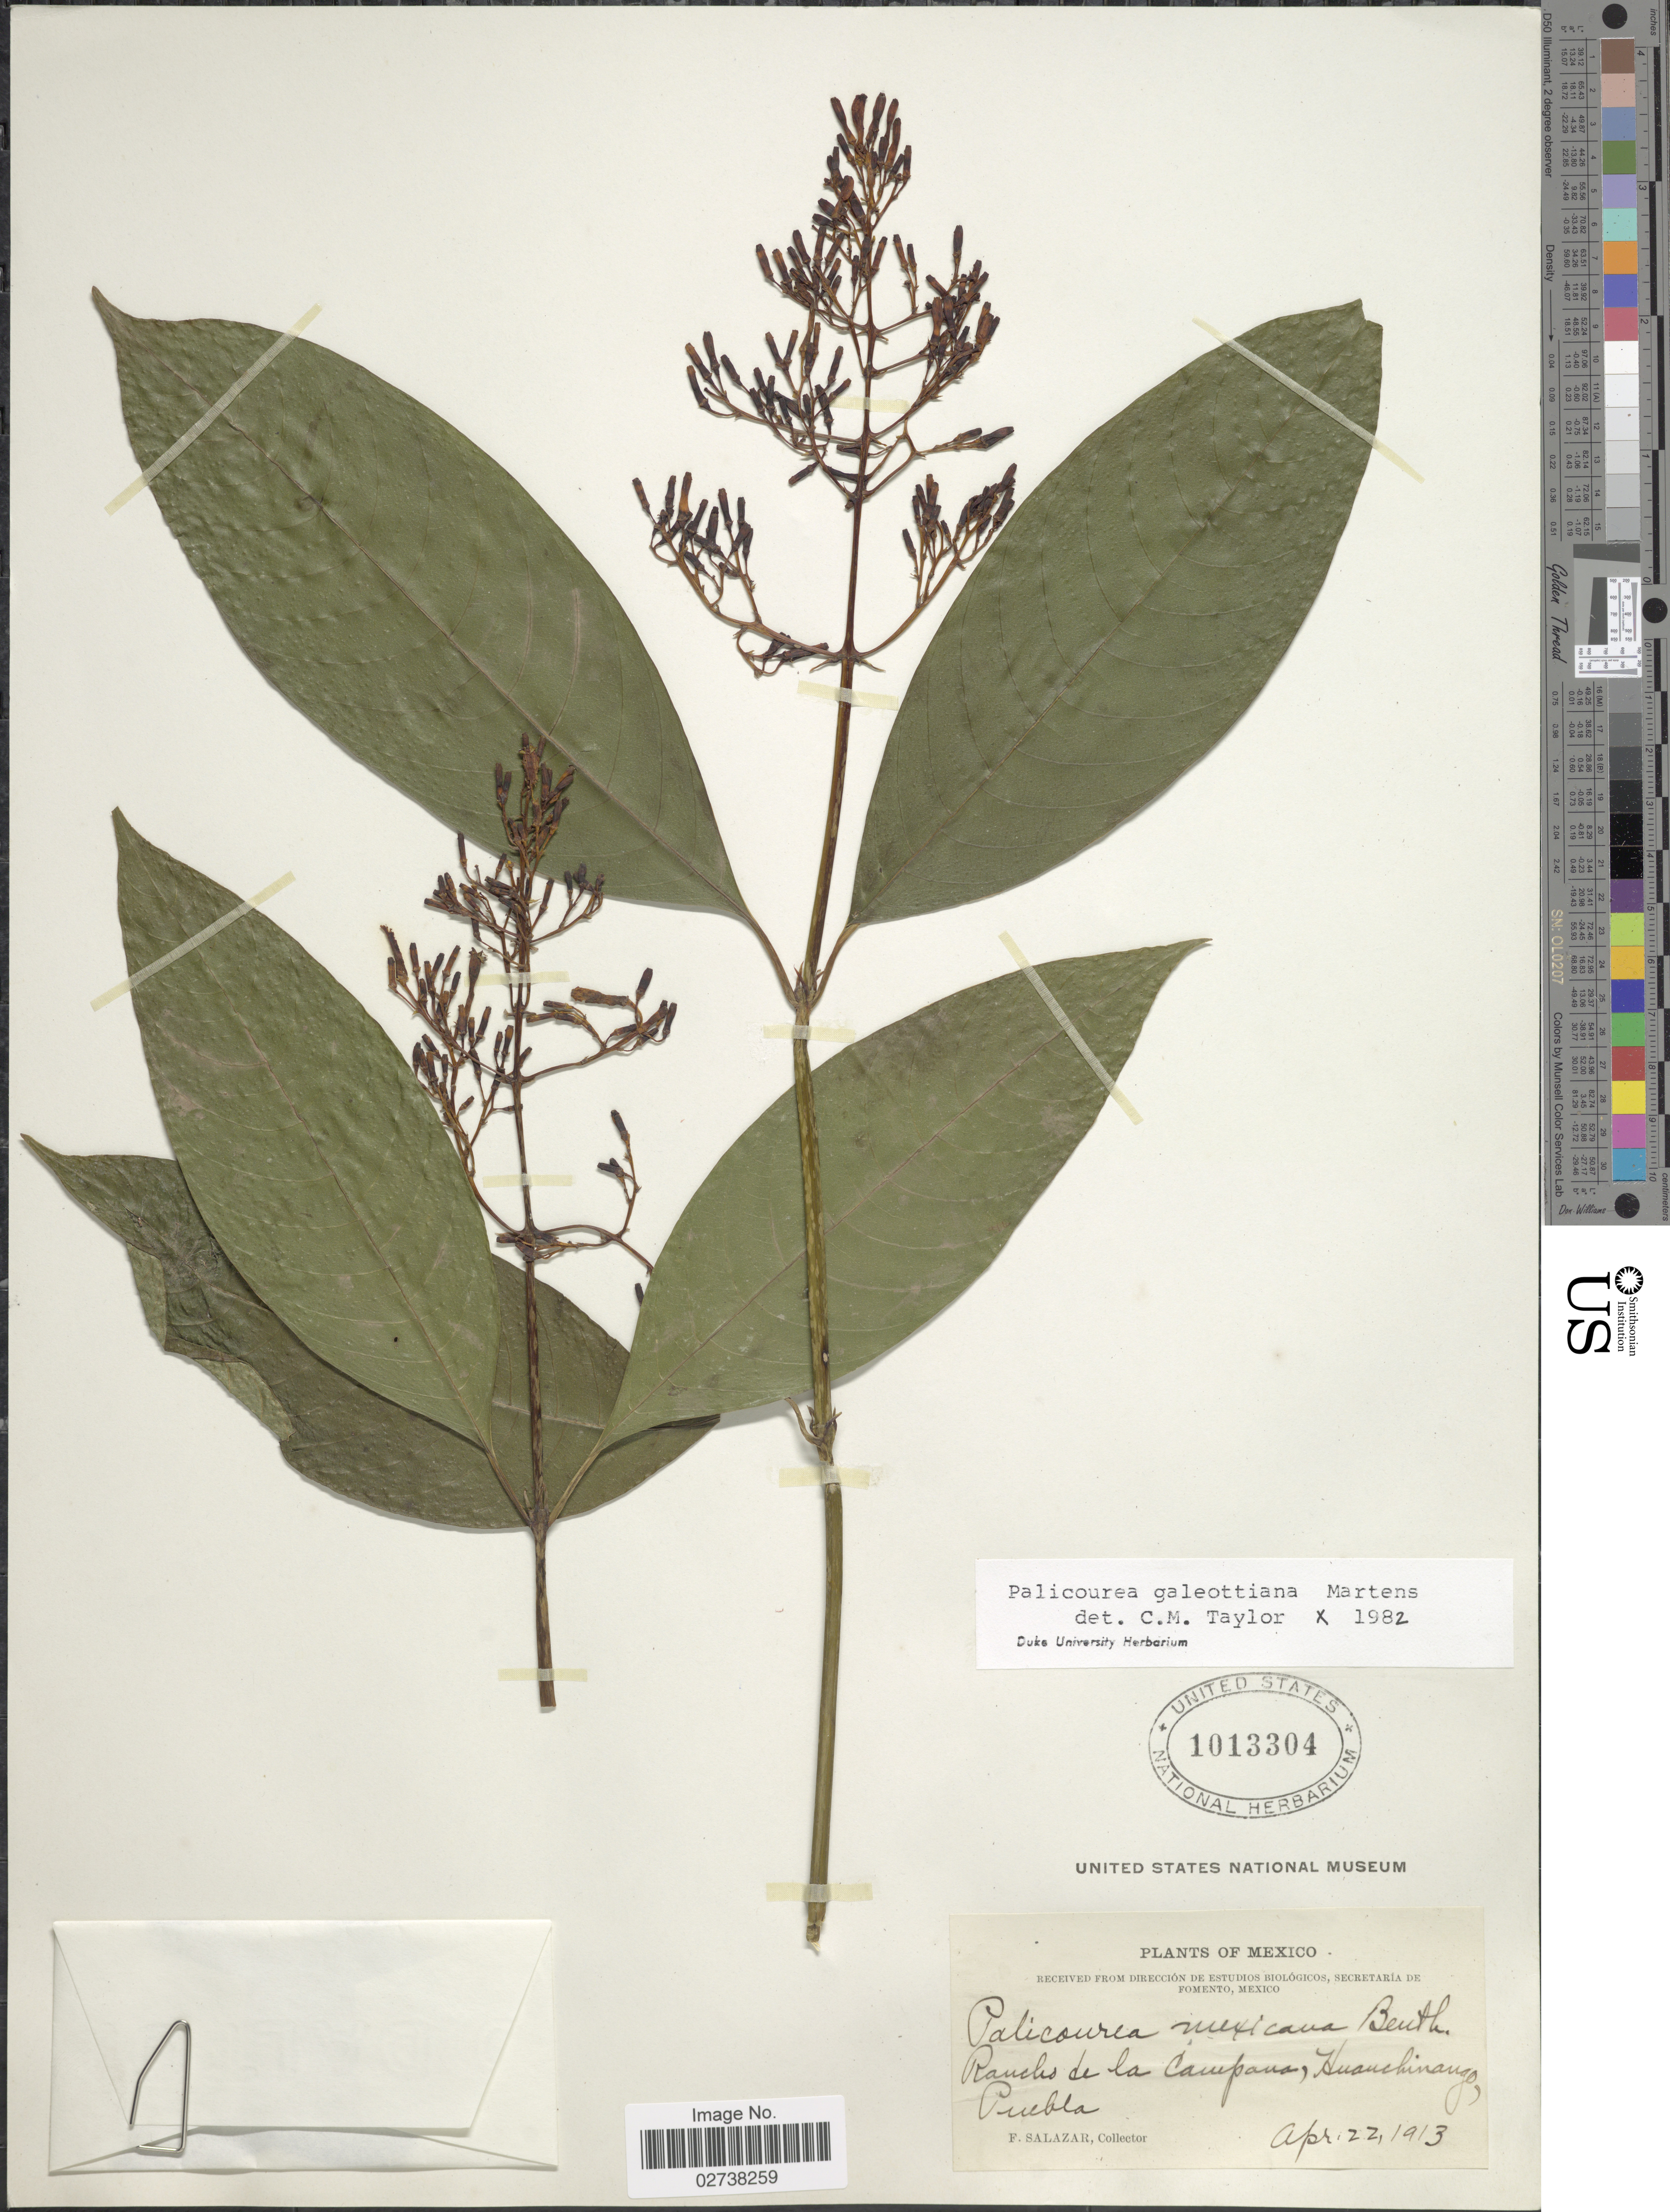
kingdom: Plantae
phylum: Tracheophyta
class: Magnoliopsida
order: Gentianales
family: Rubiaceae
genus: Palicourea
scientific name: Palicourea galeottiana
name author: M. Martens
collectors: F. Salazar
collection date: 1913-04-22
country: Mexico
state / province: Puebla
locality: Rancho de la Campana, Huachinango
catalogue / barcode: US 1013304